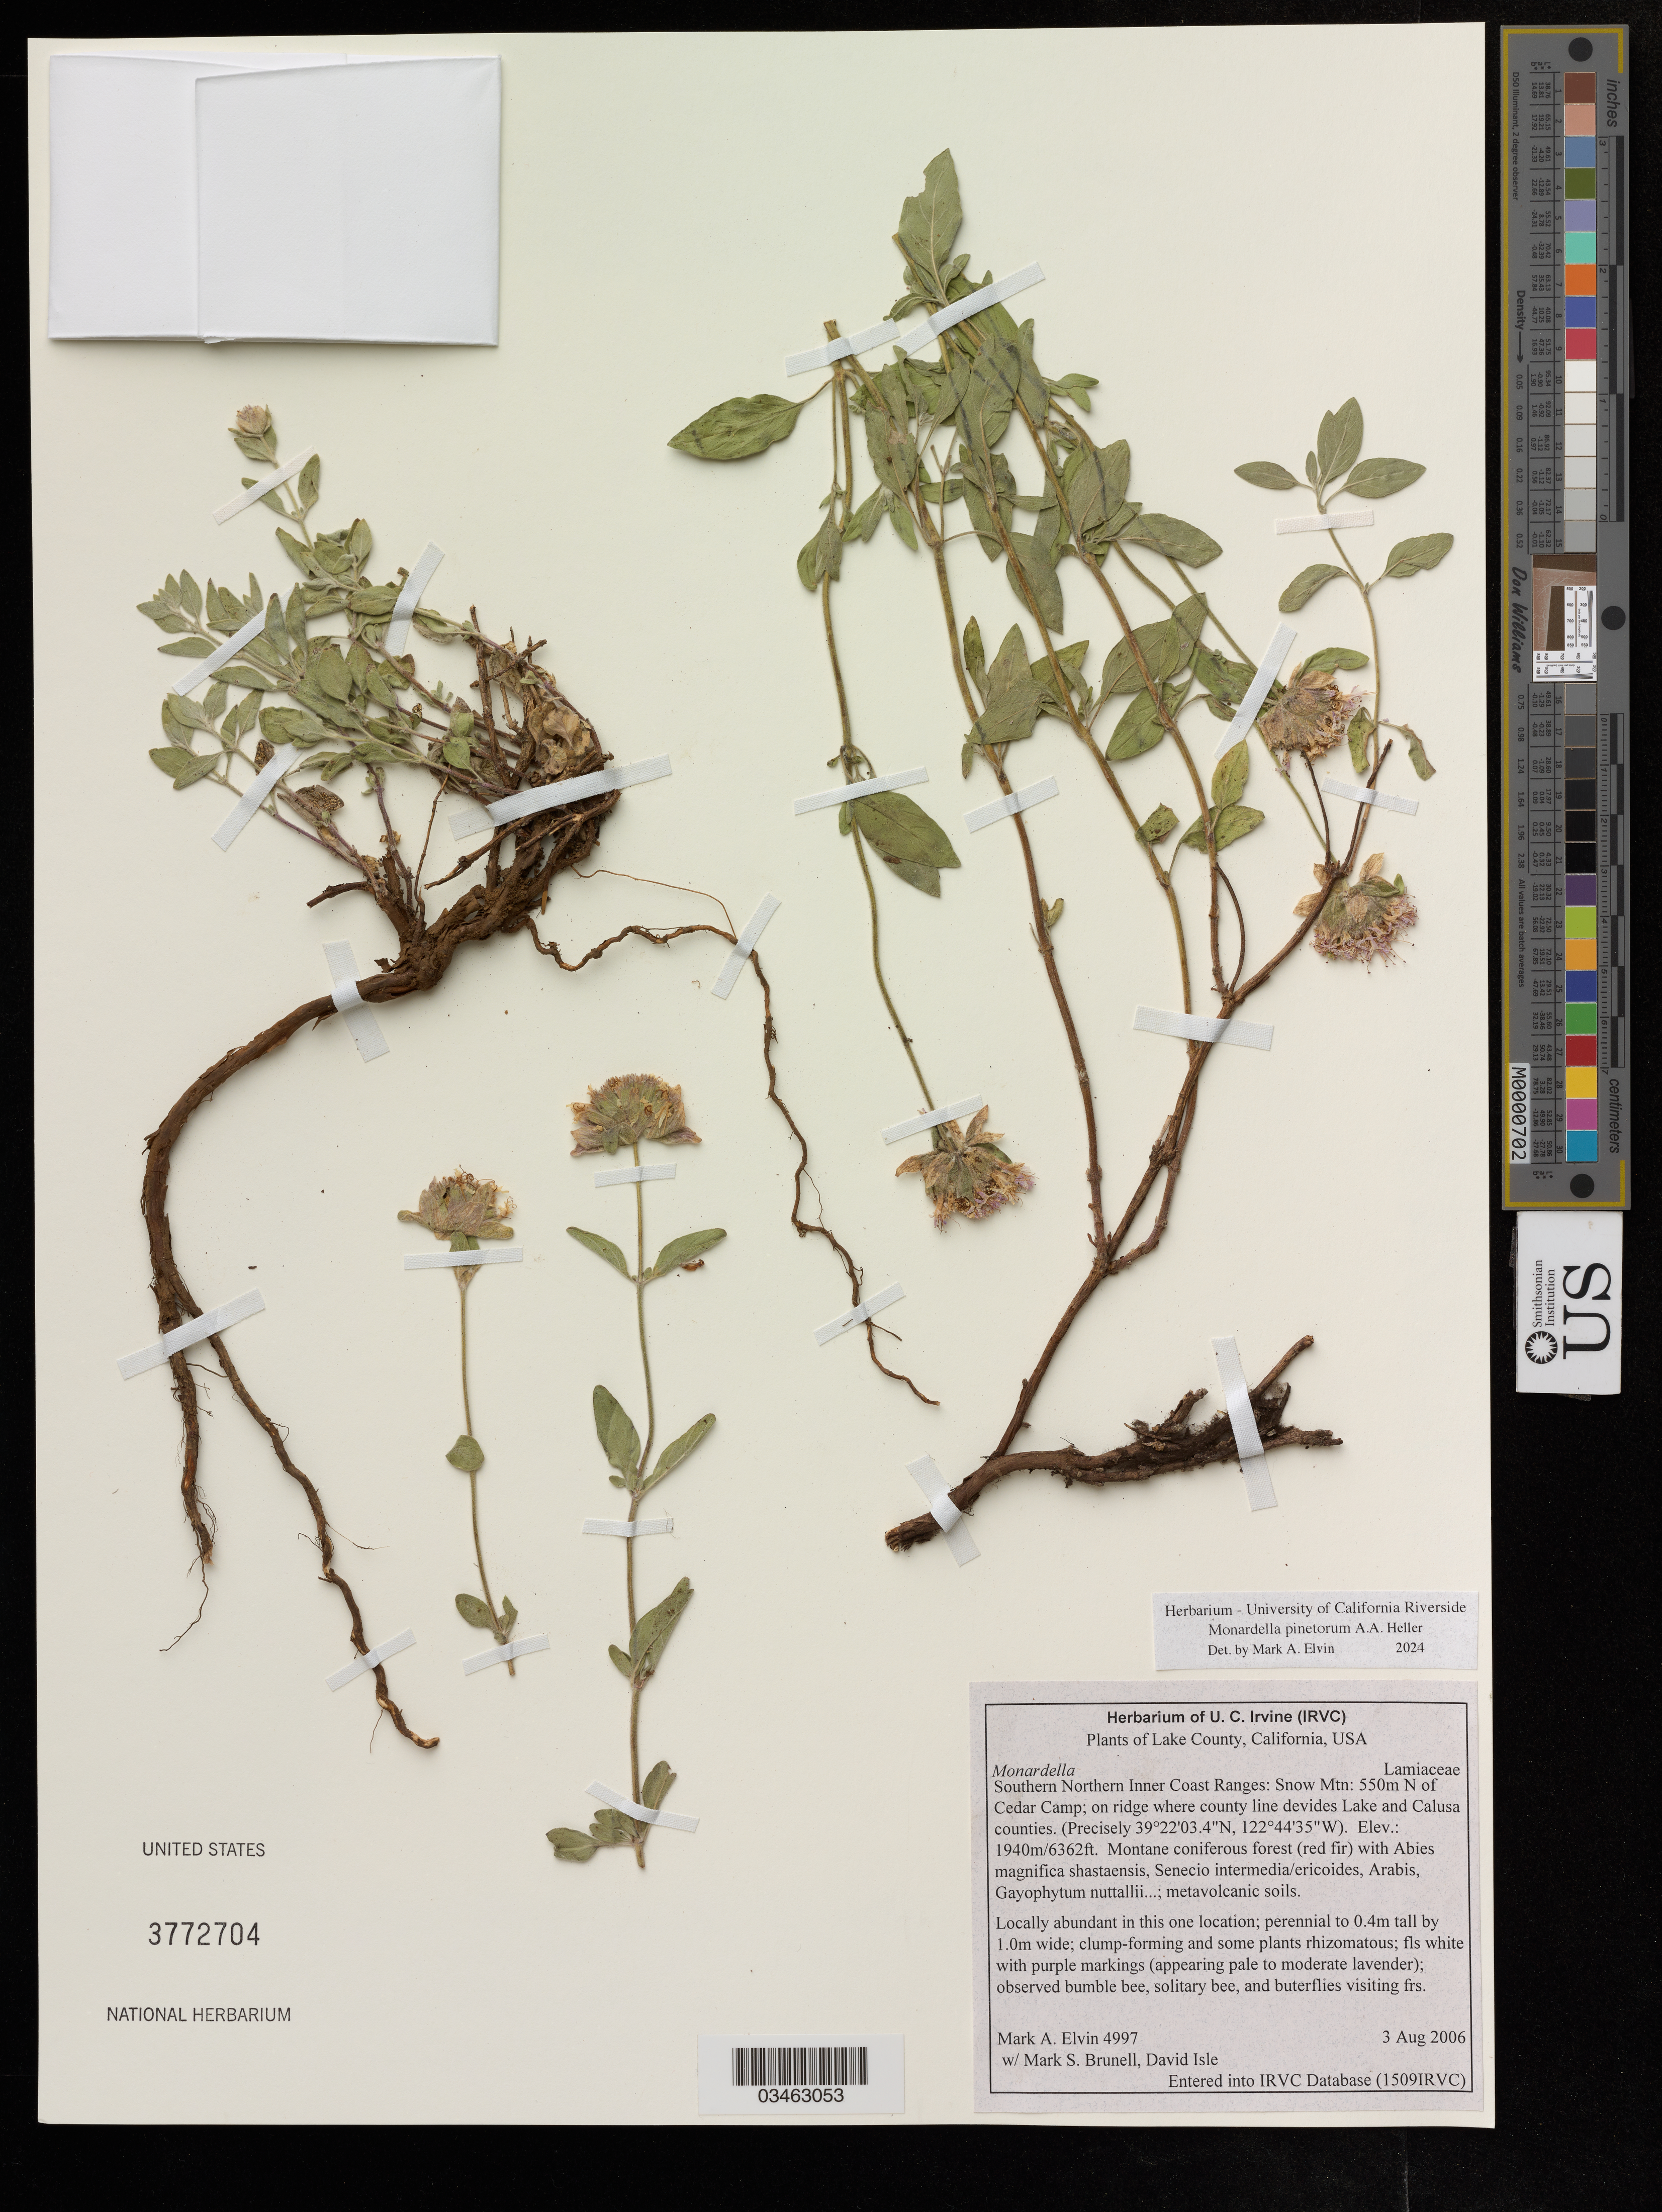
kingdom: Plantae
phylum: Tracheophyta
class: Magnoliopsida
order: Lamiales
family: Lamiaceae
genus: Monardella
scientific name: Monardella pinetorum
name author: A. Heller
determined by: Elvin, M. A.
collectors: M. Elvin, M. Brunell & D. Isle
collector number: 4997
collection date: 2006-08-03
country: United States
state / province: California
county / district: Lake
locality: Southern Northern Inner Coast Rangers: Snow Mtn: 550 m N of Cedar Camp; on ridge where county line divides Lake and Calusa Counties.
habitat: Montane confierrous forest (red fir) with Abies magnifica shastaensis, Senecio intermedia/ericoides, Arabis, Gayophytum nuttallii. Metavolcanic soils.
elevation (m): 1940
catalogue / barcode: US 3772704